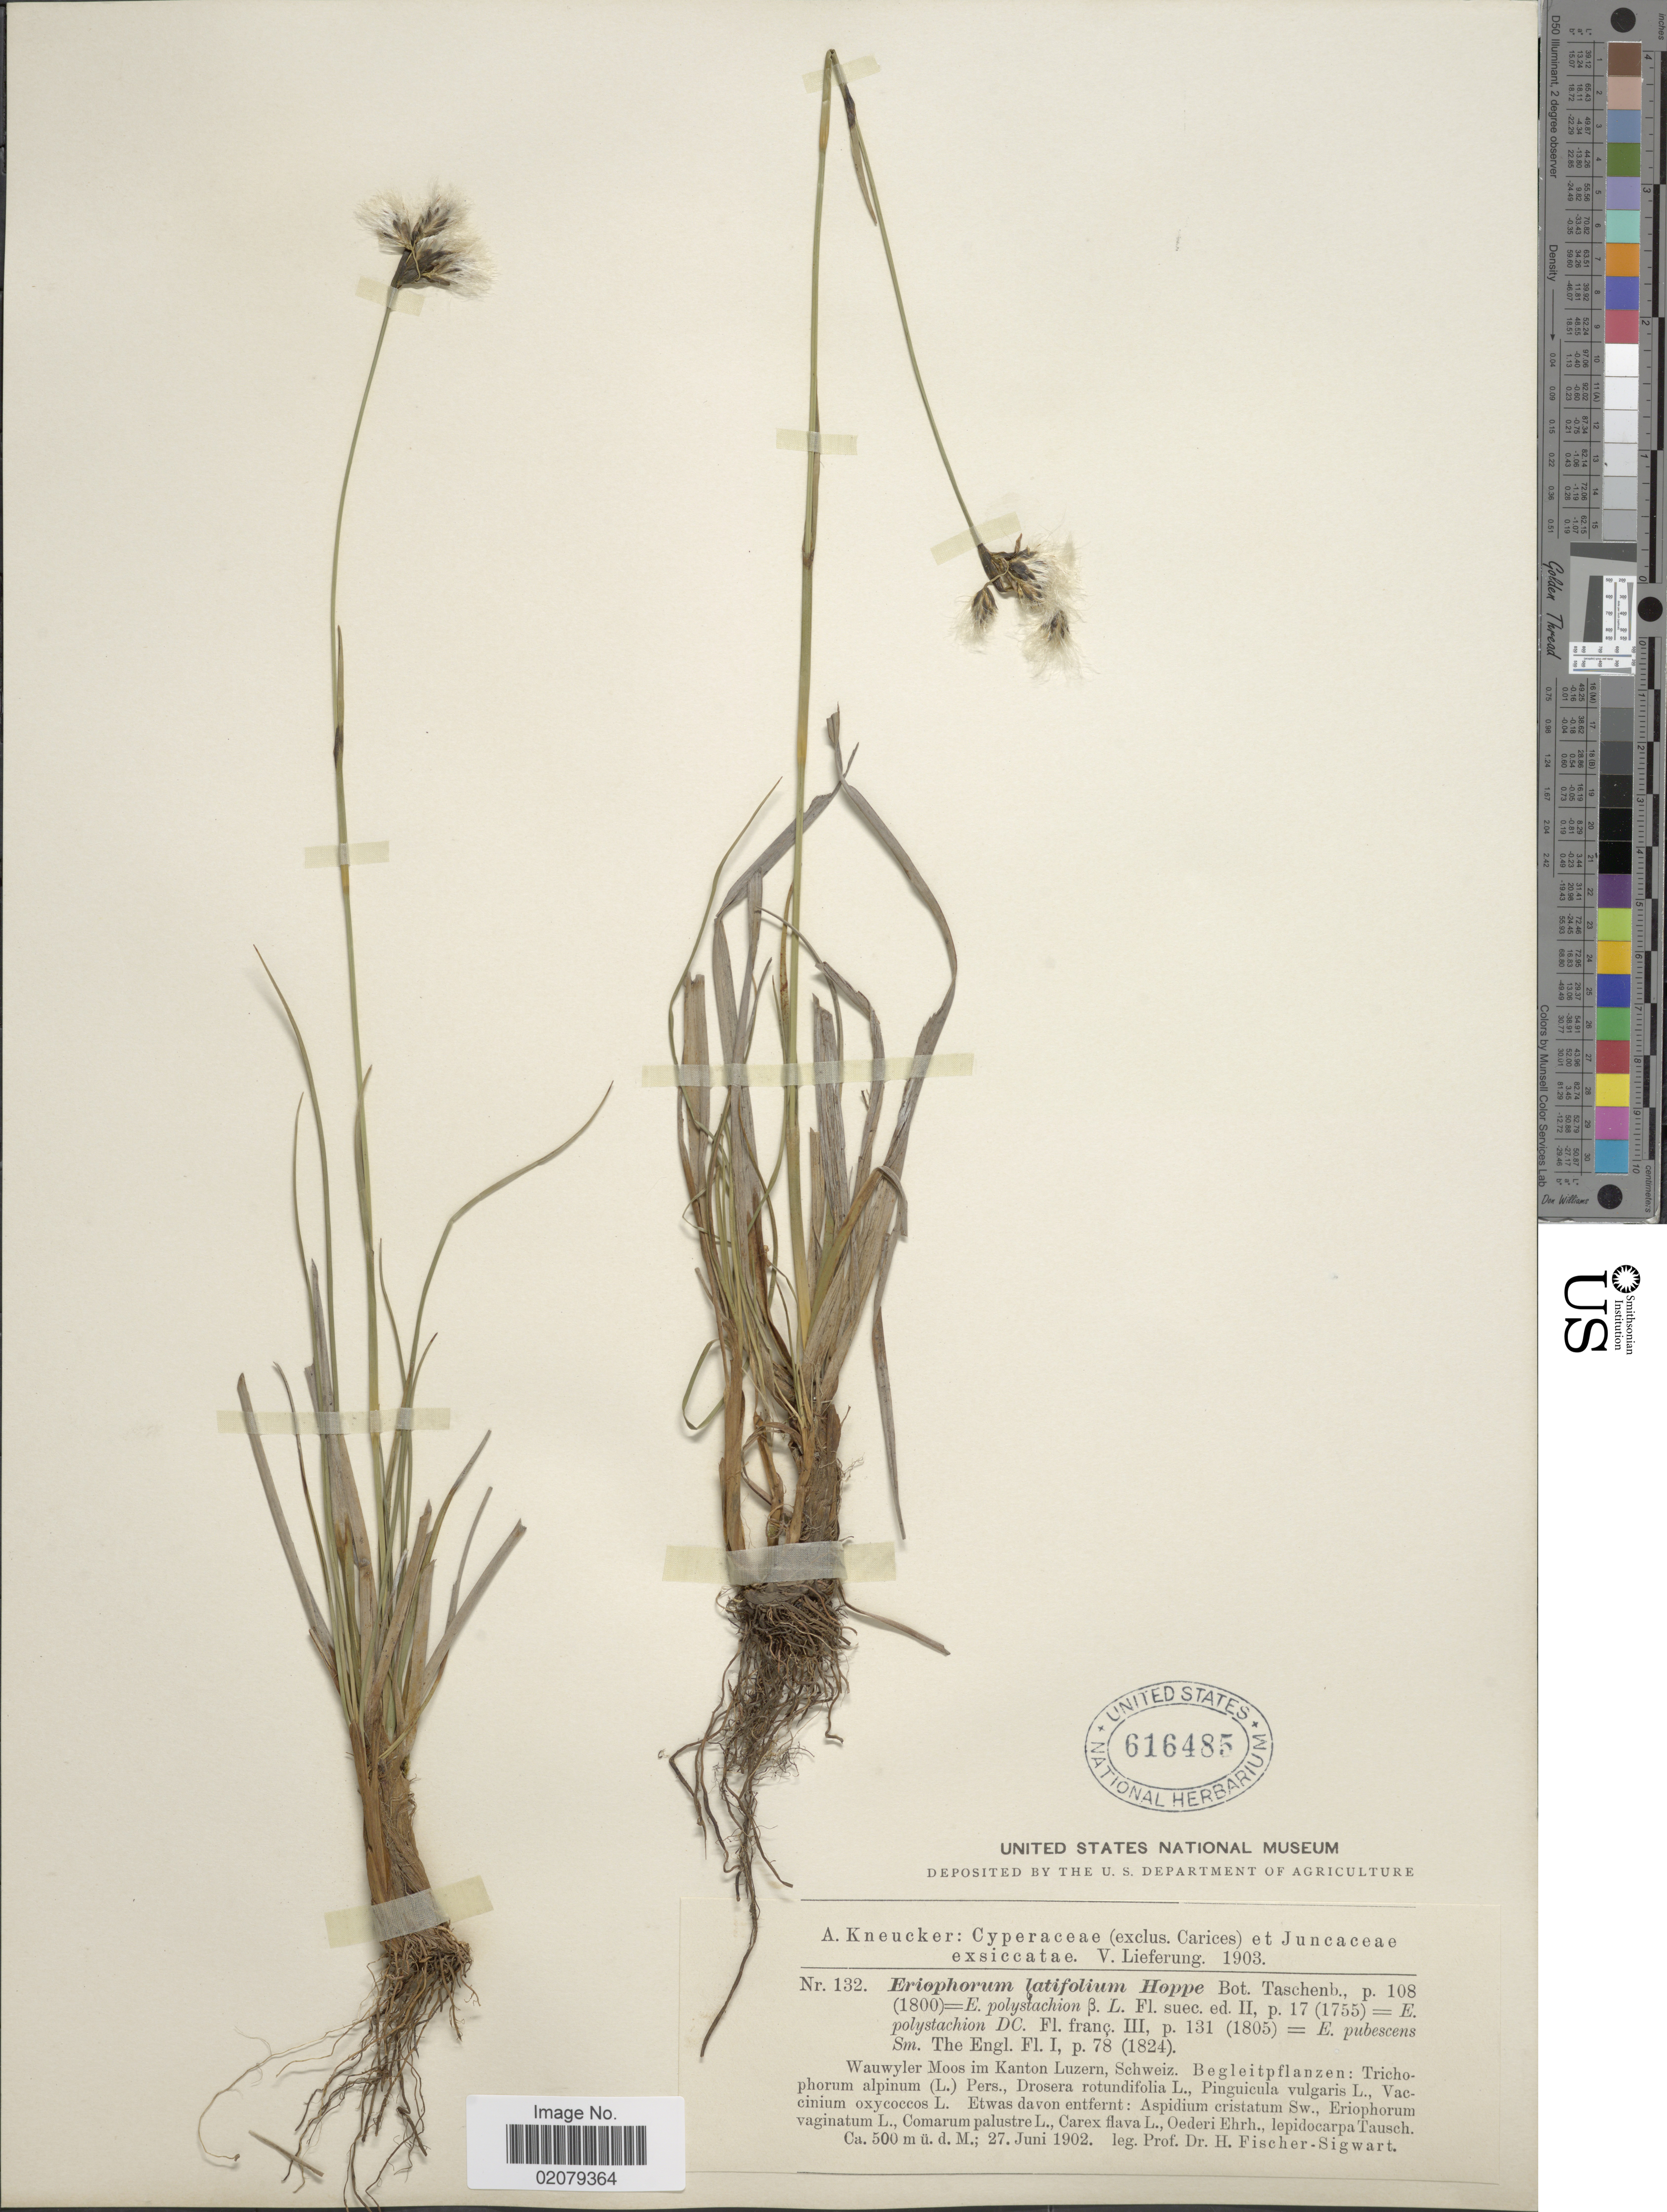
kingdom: Plantae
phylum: Tracheophyta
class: Liliopsida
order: Poales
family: Cyperaceae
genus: Eriophorum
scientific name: Eriophorum latifolium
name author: Hoppe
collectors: H. Fischer-Sigwart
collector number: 132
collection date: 1902-06-27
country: Switzerland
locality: Wauwilermoos im Kanton Luzern Schweiz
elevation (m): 500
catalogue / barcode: US 616485